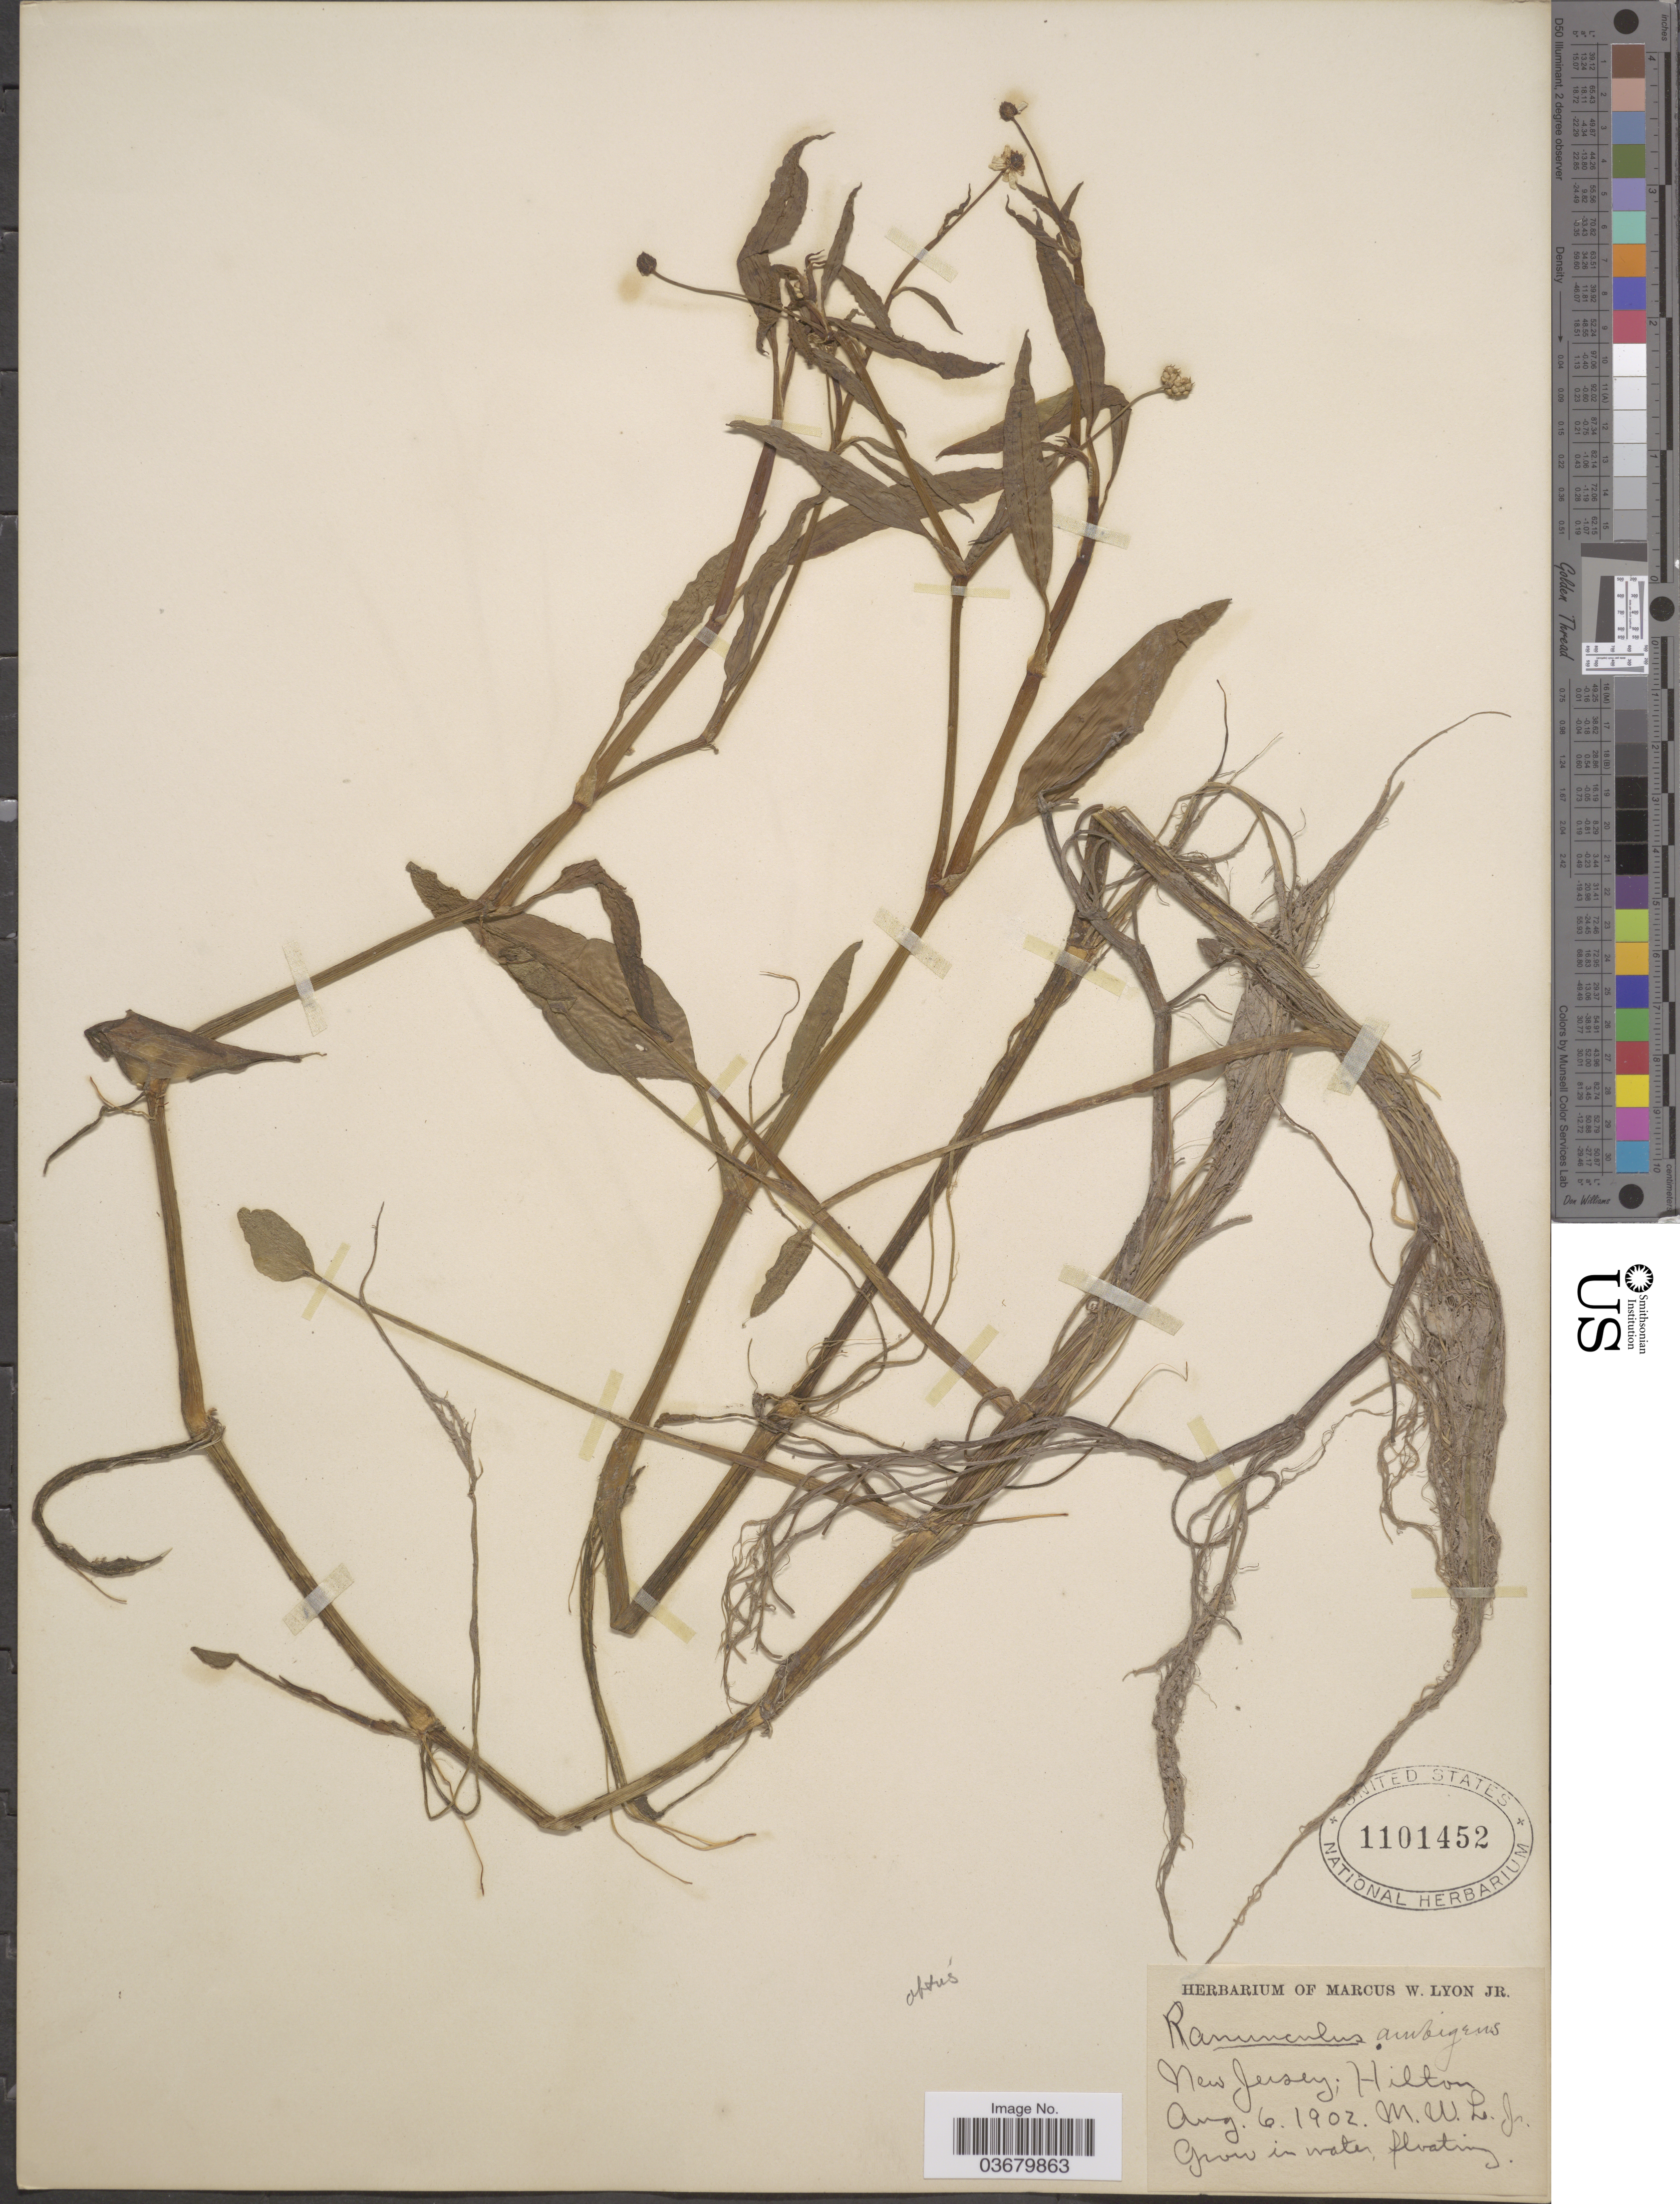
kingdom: Plantae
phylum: Tracheophyta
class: Magnoliopsida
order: Ranunculales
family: Ranunculaceae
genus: Ranunculus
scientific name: Ranunculus ambigens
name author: S. Watson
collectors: M. W. Lyon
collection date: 1902-08-06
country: United States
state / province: New Jersey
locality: Hilton.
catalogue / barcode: US 1101452